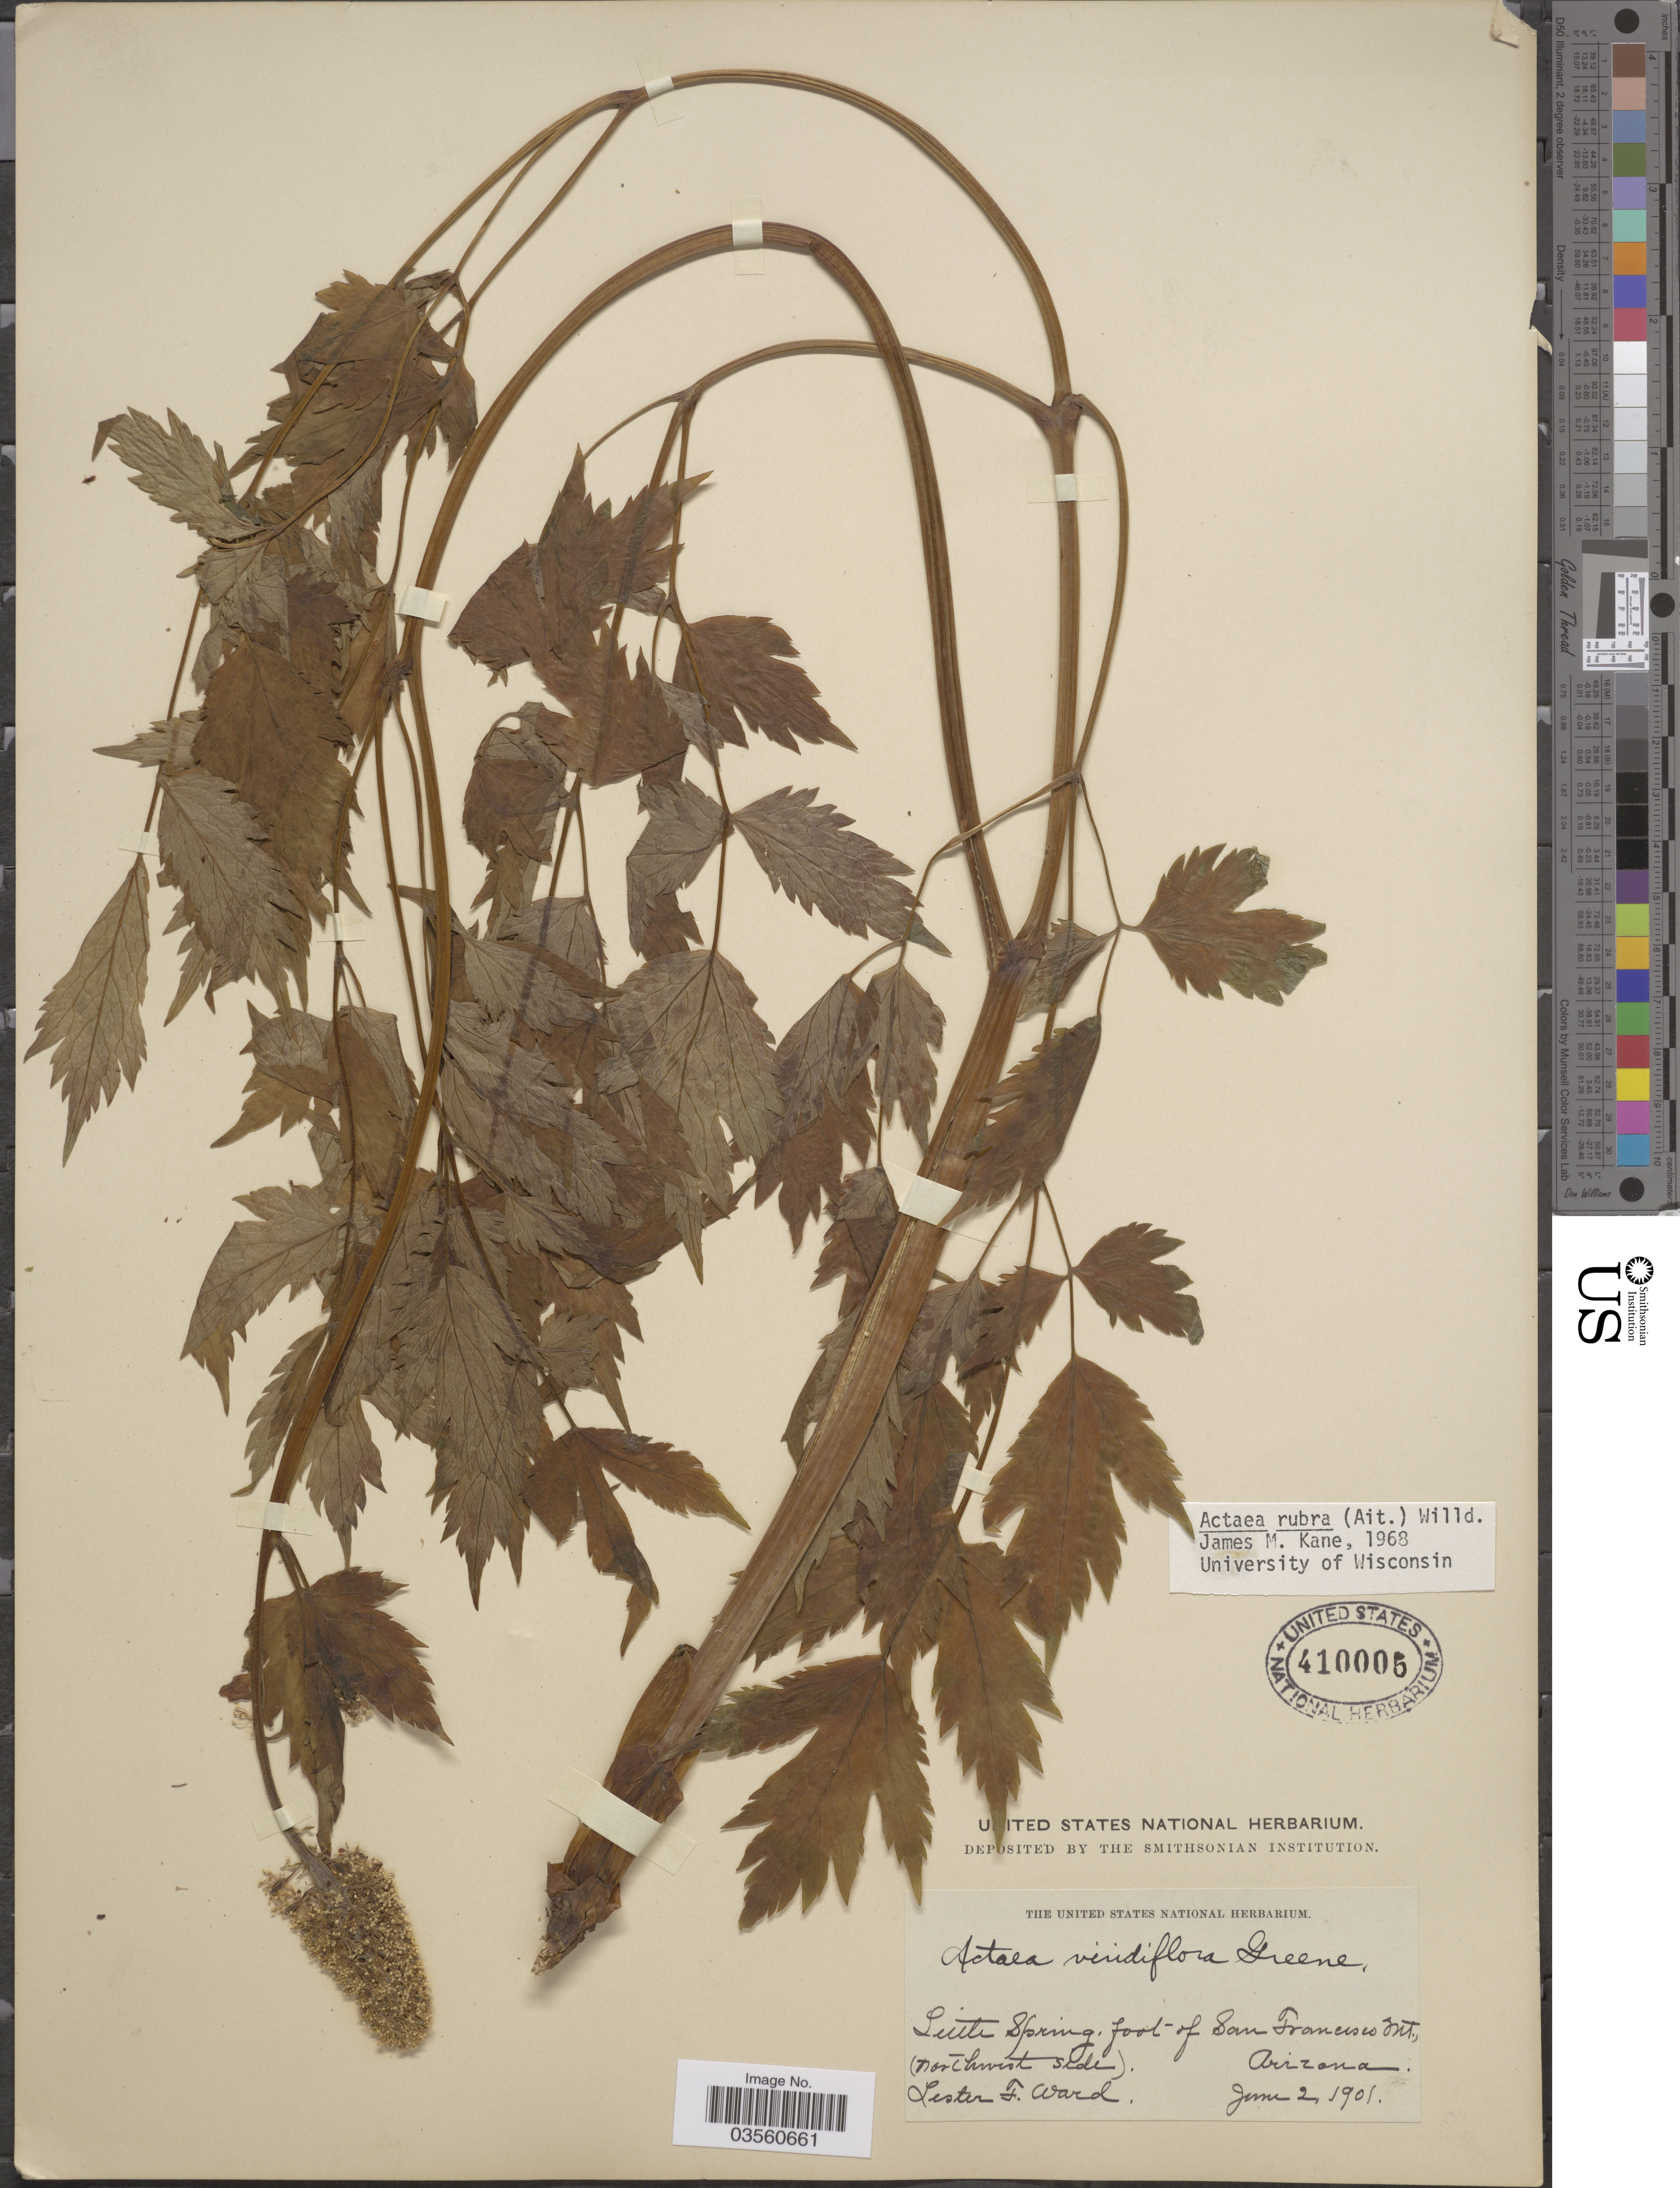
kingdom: Plantae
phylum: Tracheophyta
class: Magnoliopsida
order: Ranunculales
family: Ranunculaceae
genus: Actaea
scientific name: Actaea rubra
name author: (Aiton) Willd.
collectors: L. F. Ward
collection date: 1901-06-02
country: United States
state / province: Arizona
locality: Little Spring, foot of San Francesco Mt., (Northern Side).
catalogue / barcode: US 410005